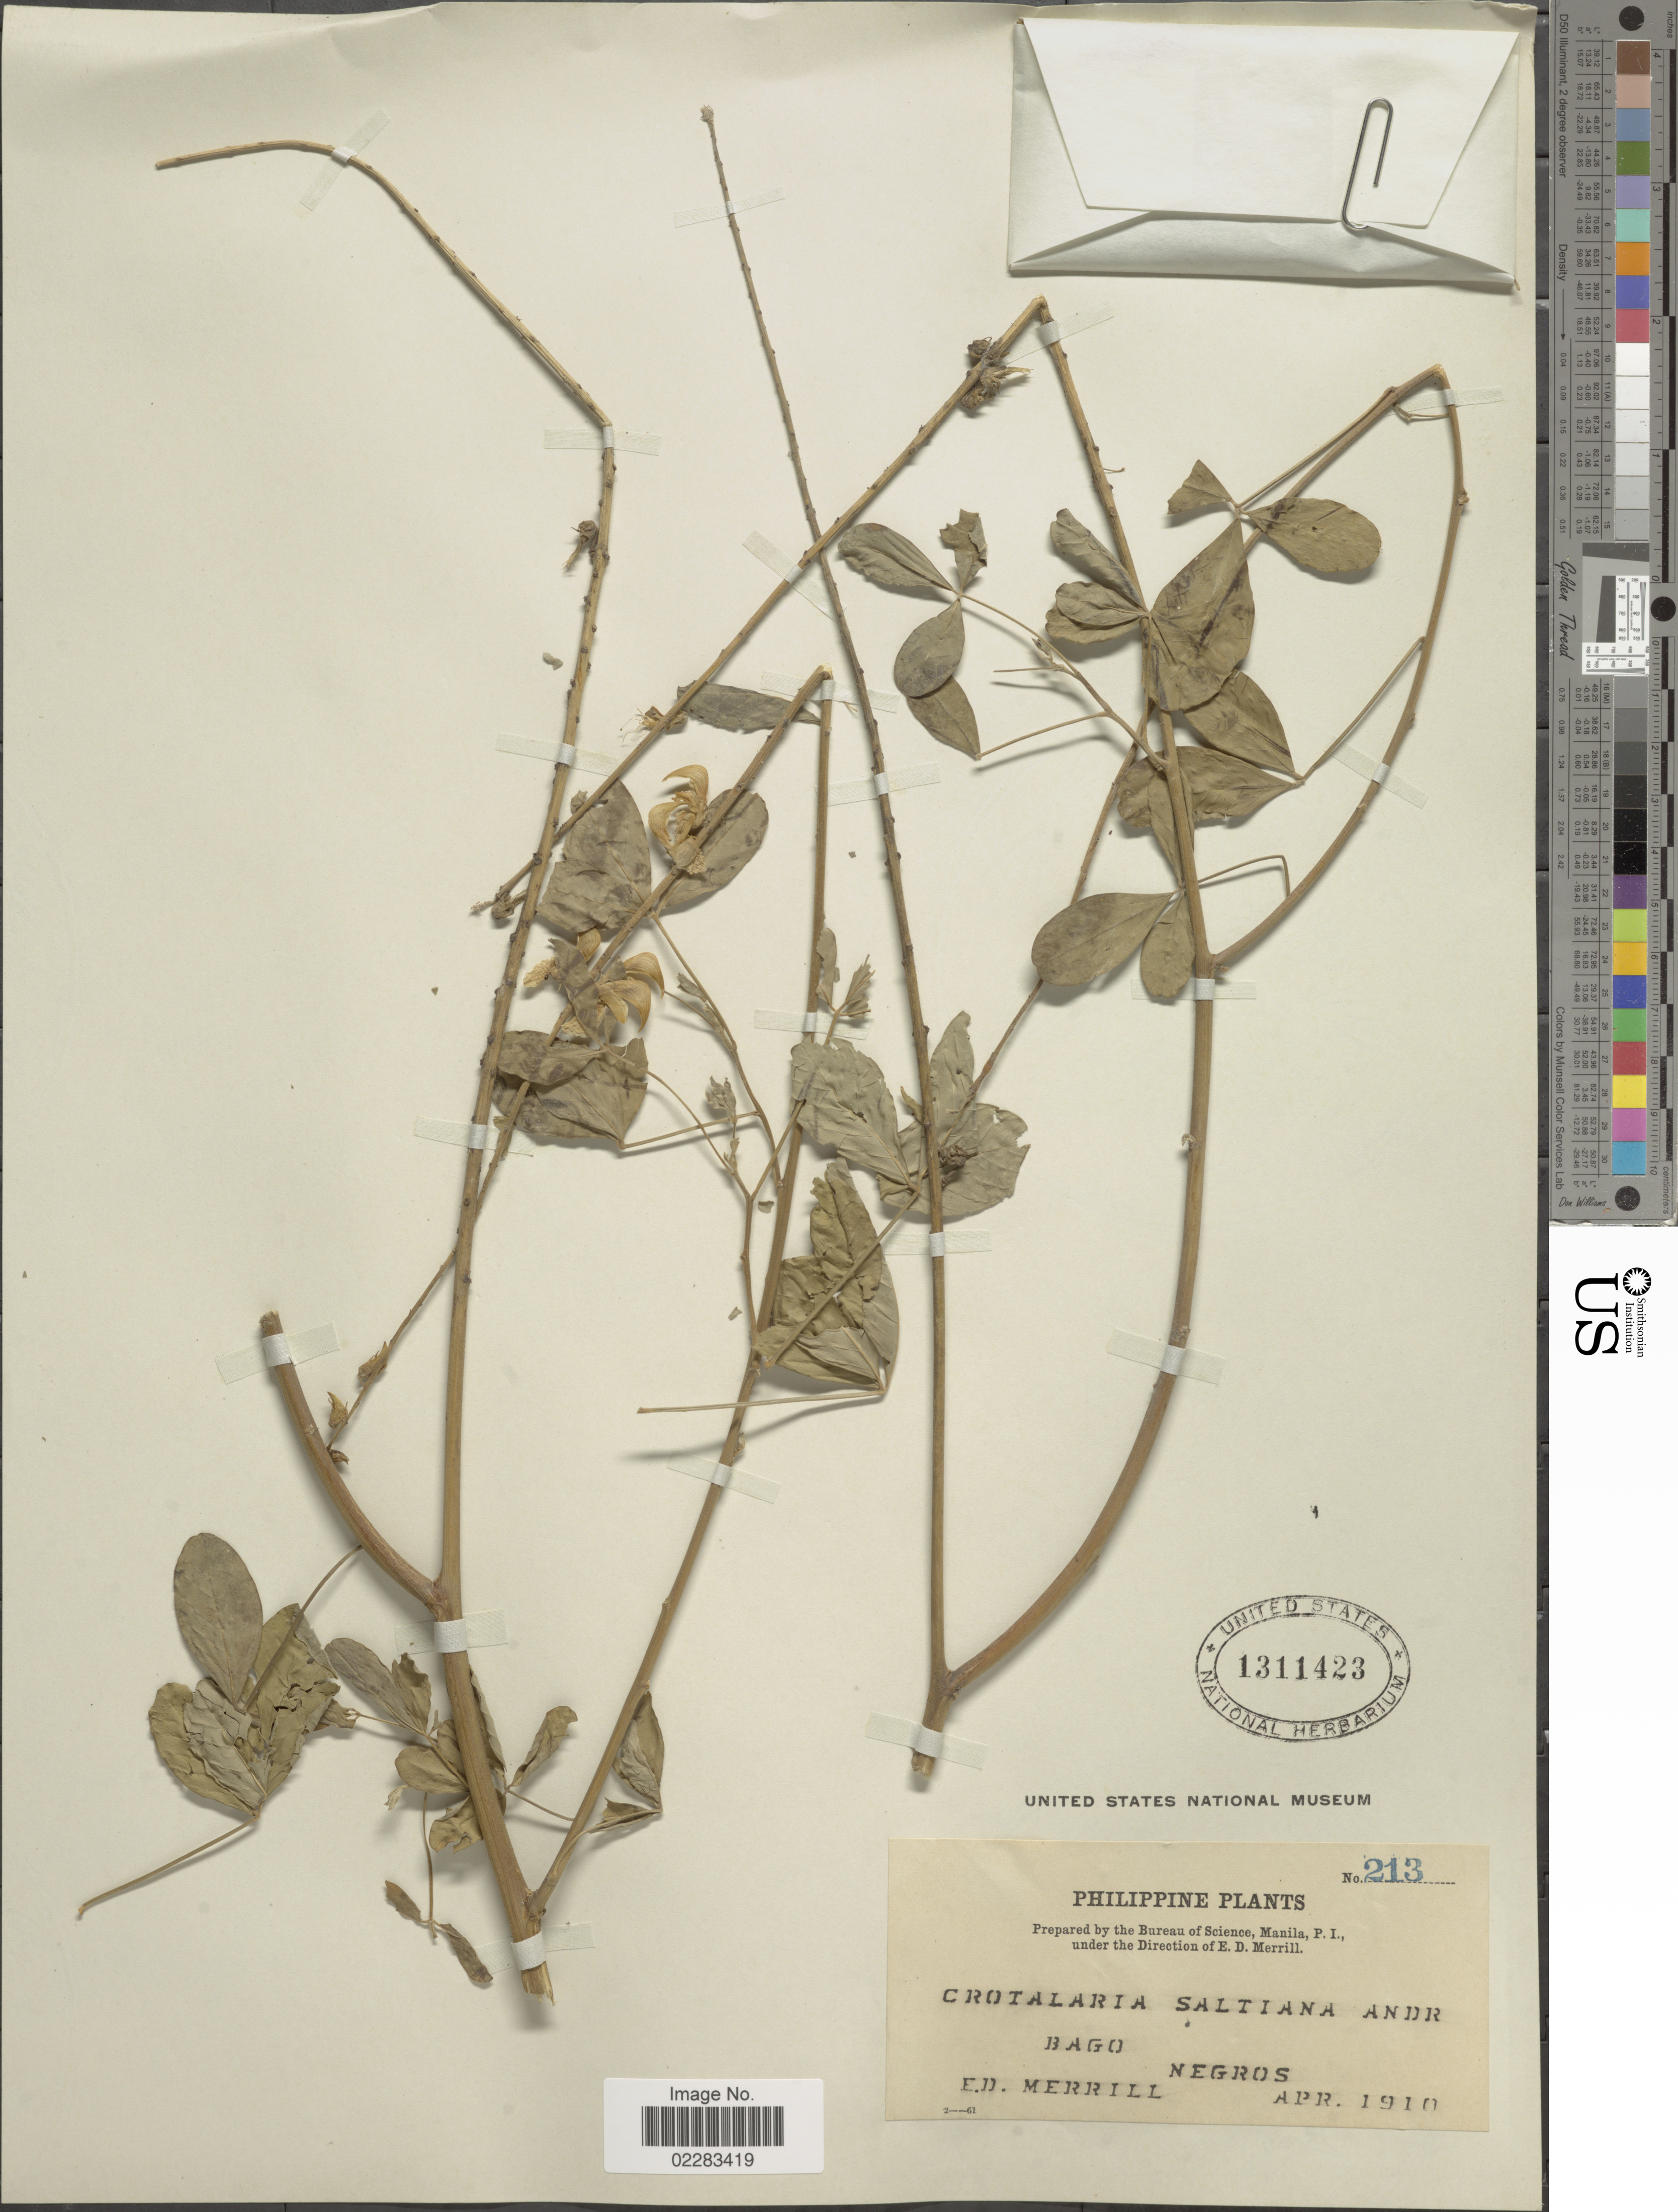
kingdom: Plantae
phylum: Tracheophyta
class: Magnoliopsida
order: Fabales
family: Fabaceae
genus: Crotalaria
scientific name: Crotalaria pallida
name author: Aiton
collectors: E. D. Merrill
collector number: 213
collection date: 1910-04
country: Philippines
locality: Bago, Negros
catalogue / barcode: US 1311423